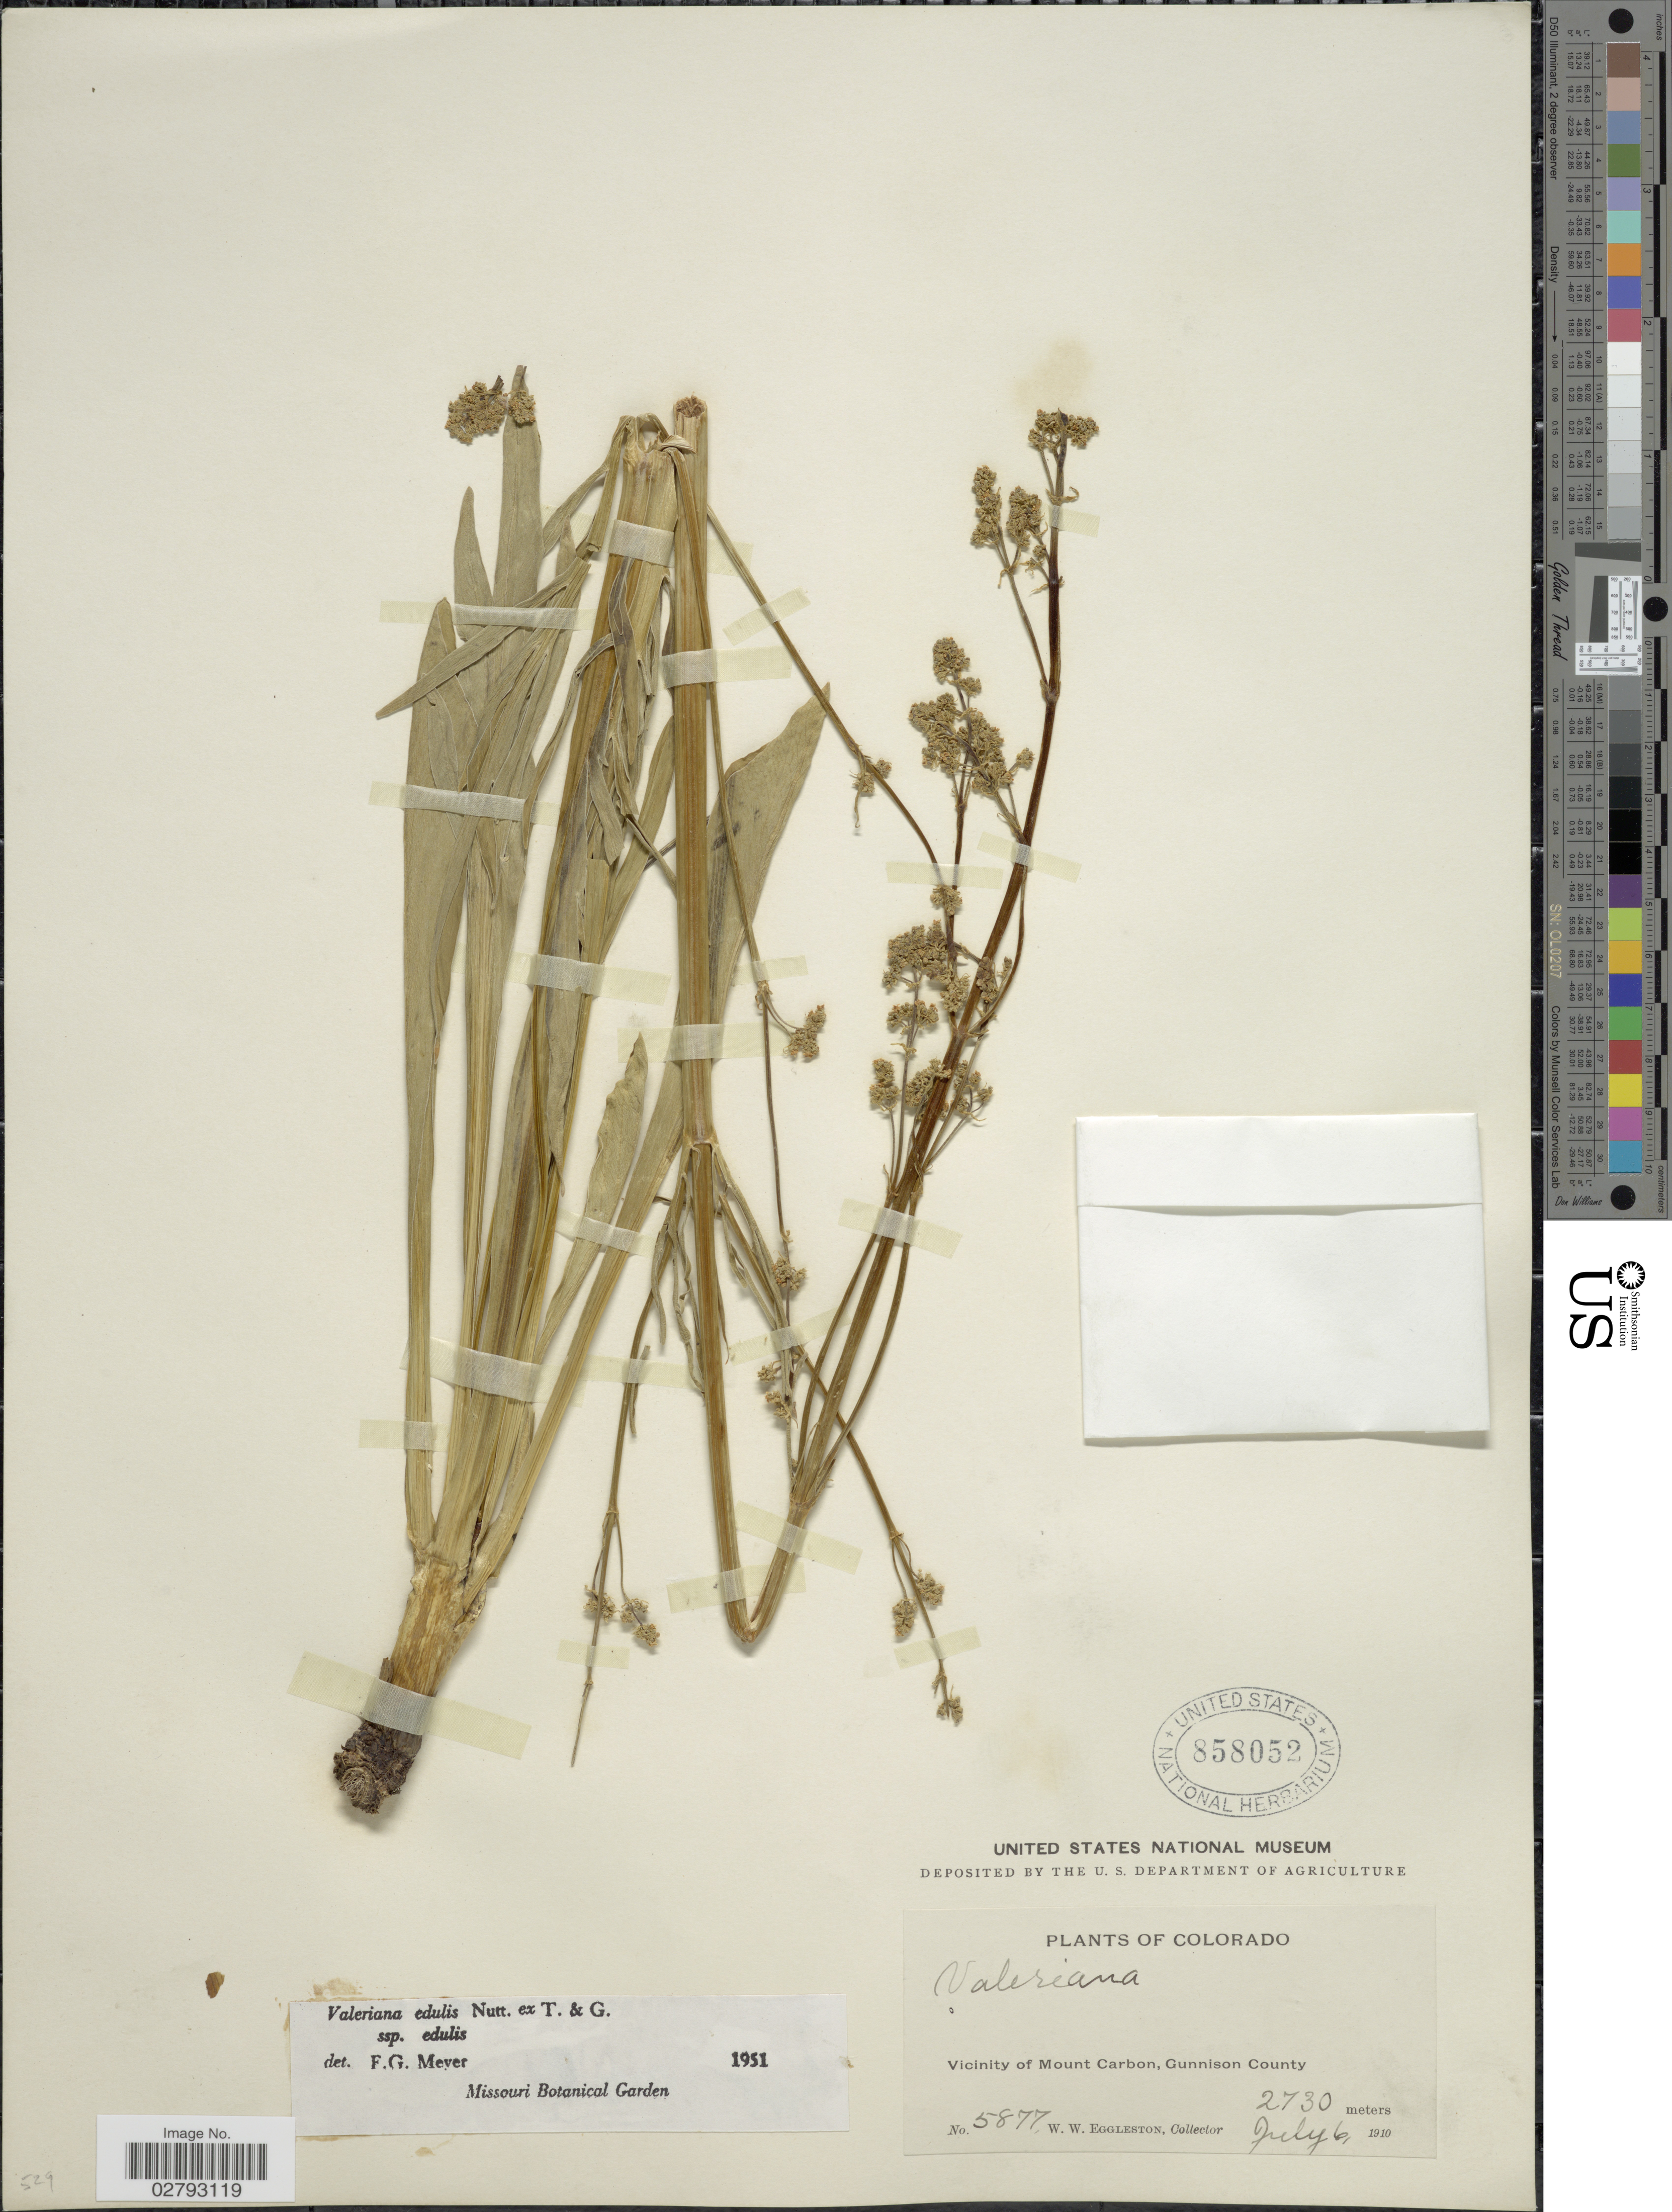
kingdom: Plantae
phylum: Tracheophyta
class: Magnoliopsida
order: Dipsacales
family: Caprifoliaceae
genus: Valeriana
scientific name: Valeriana edulis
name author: Nutt.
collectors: W. W. Eggleston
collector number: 5877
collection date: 1910-07-06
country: United States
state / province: Colorado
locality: Vicinity of Mount Carbon, Gunnison County.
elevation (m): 2730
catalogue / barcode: US 858052